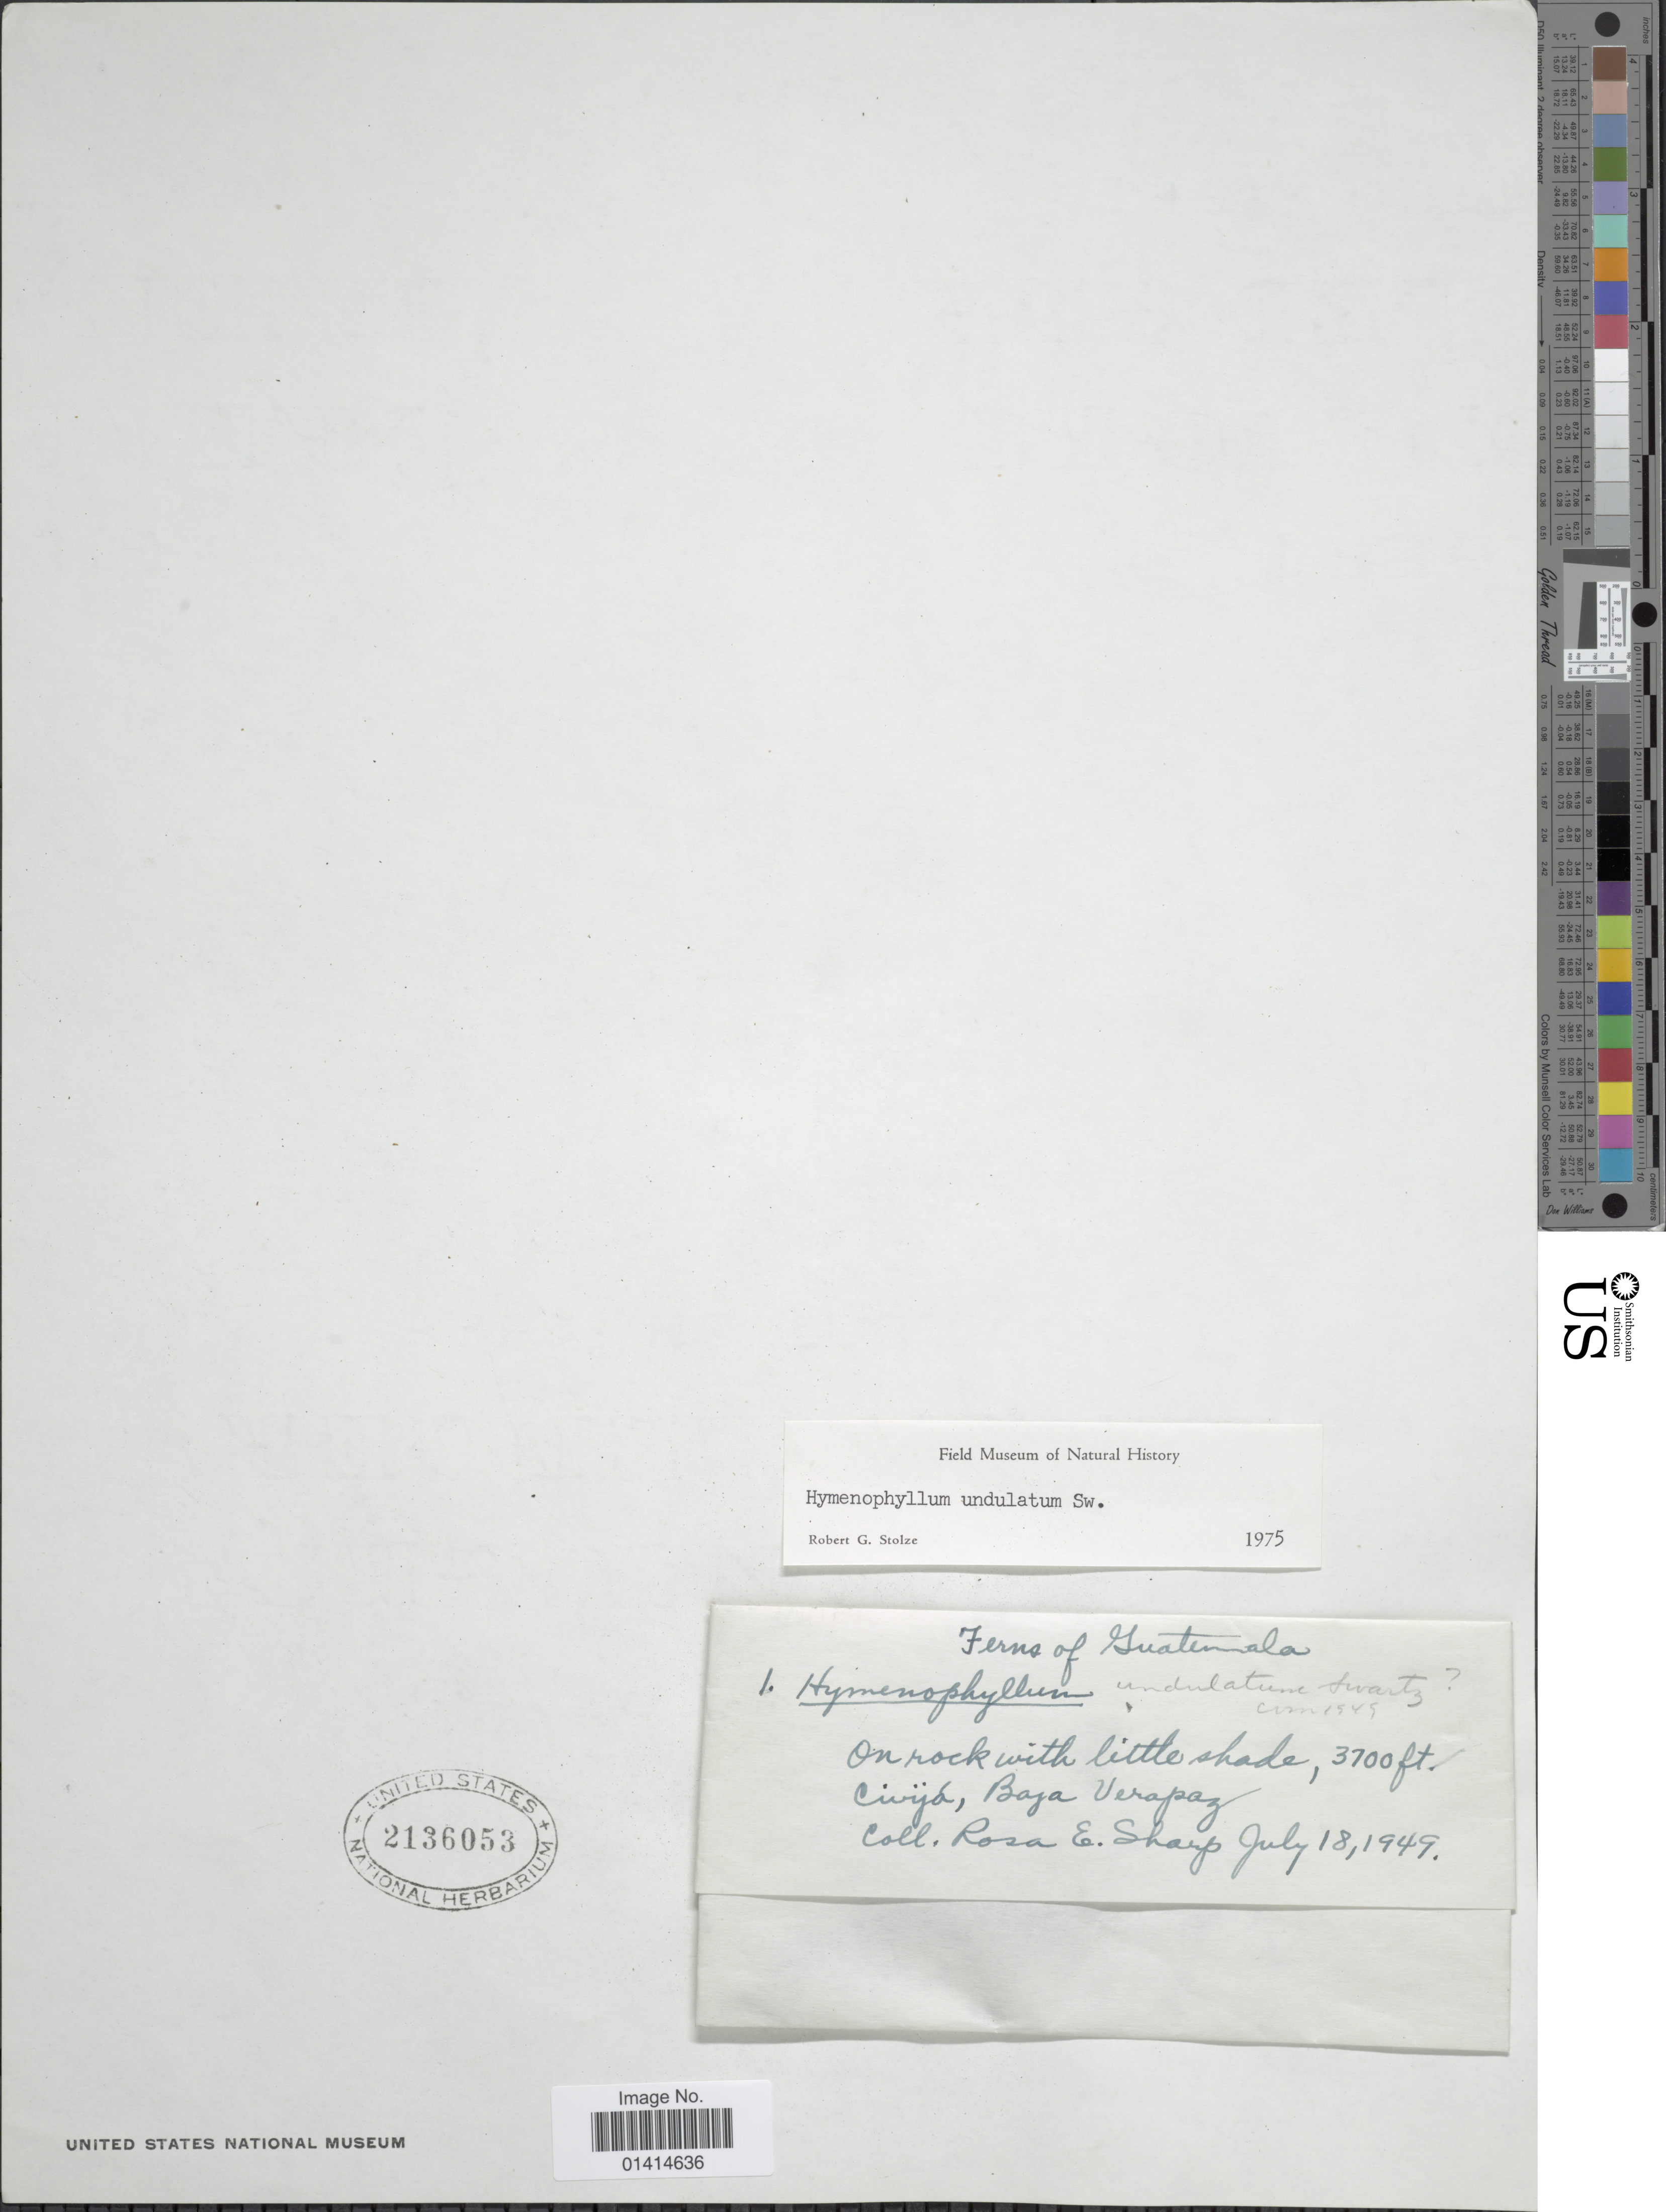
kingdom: Plantae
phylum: Tracheophyta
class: Polypodiopsida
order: Hymenophyllales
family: Hymenophyllaceae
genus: Hymenophyllum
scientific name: Hymenophyllum undulatum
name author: (Sw.) Sw.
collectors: R. Sharp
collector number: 1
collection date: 1949-07-18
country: Guatemala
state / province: Baja Verapaz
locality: Ciuija [Güija]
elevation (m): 1128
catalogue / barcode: US 2136053